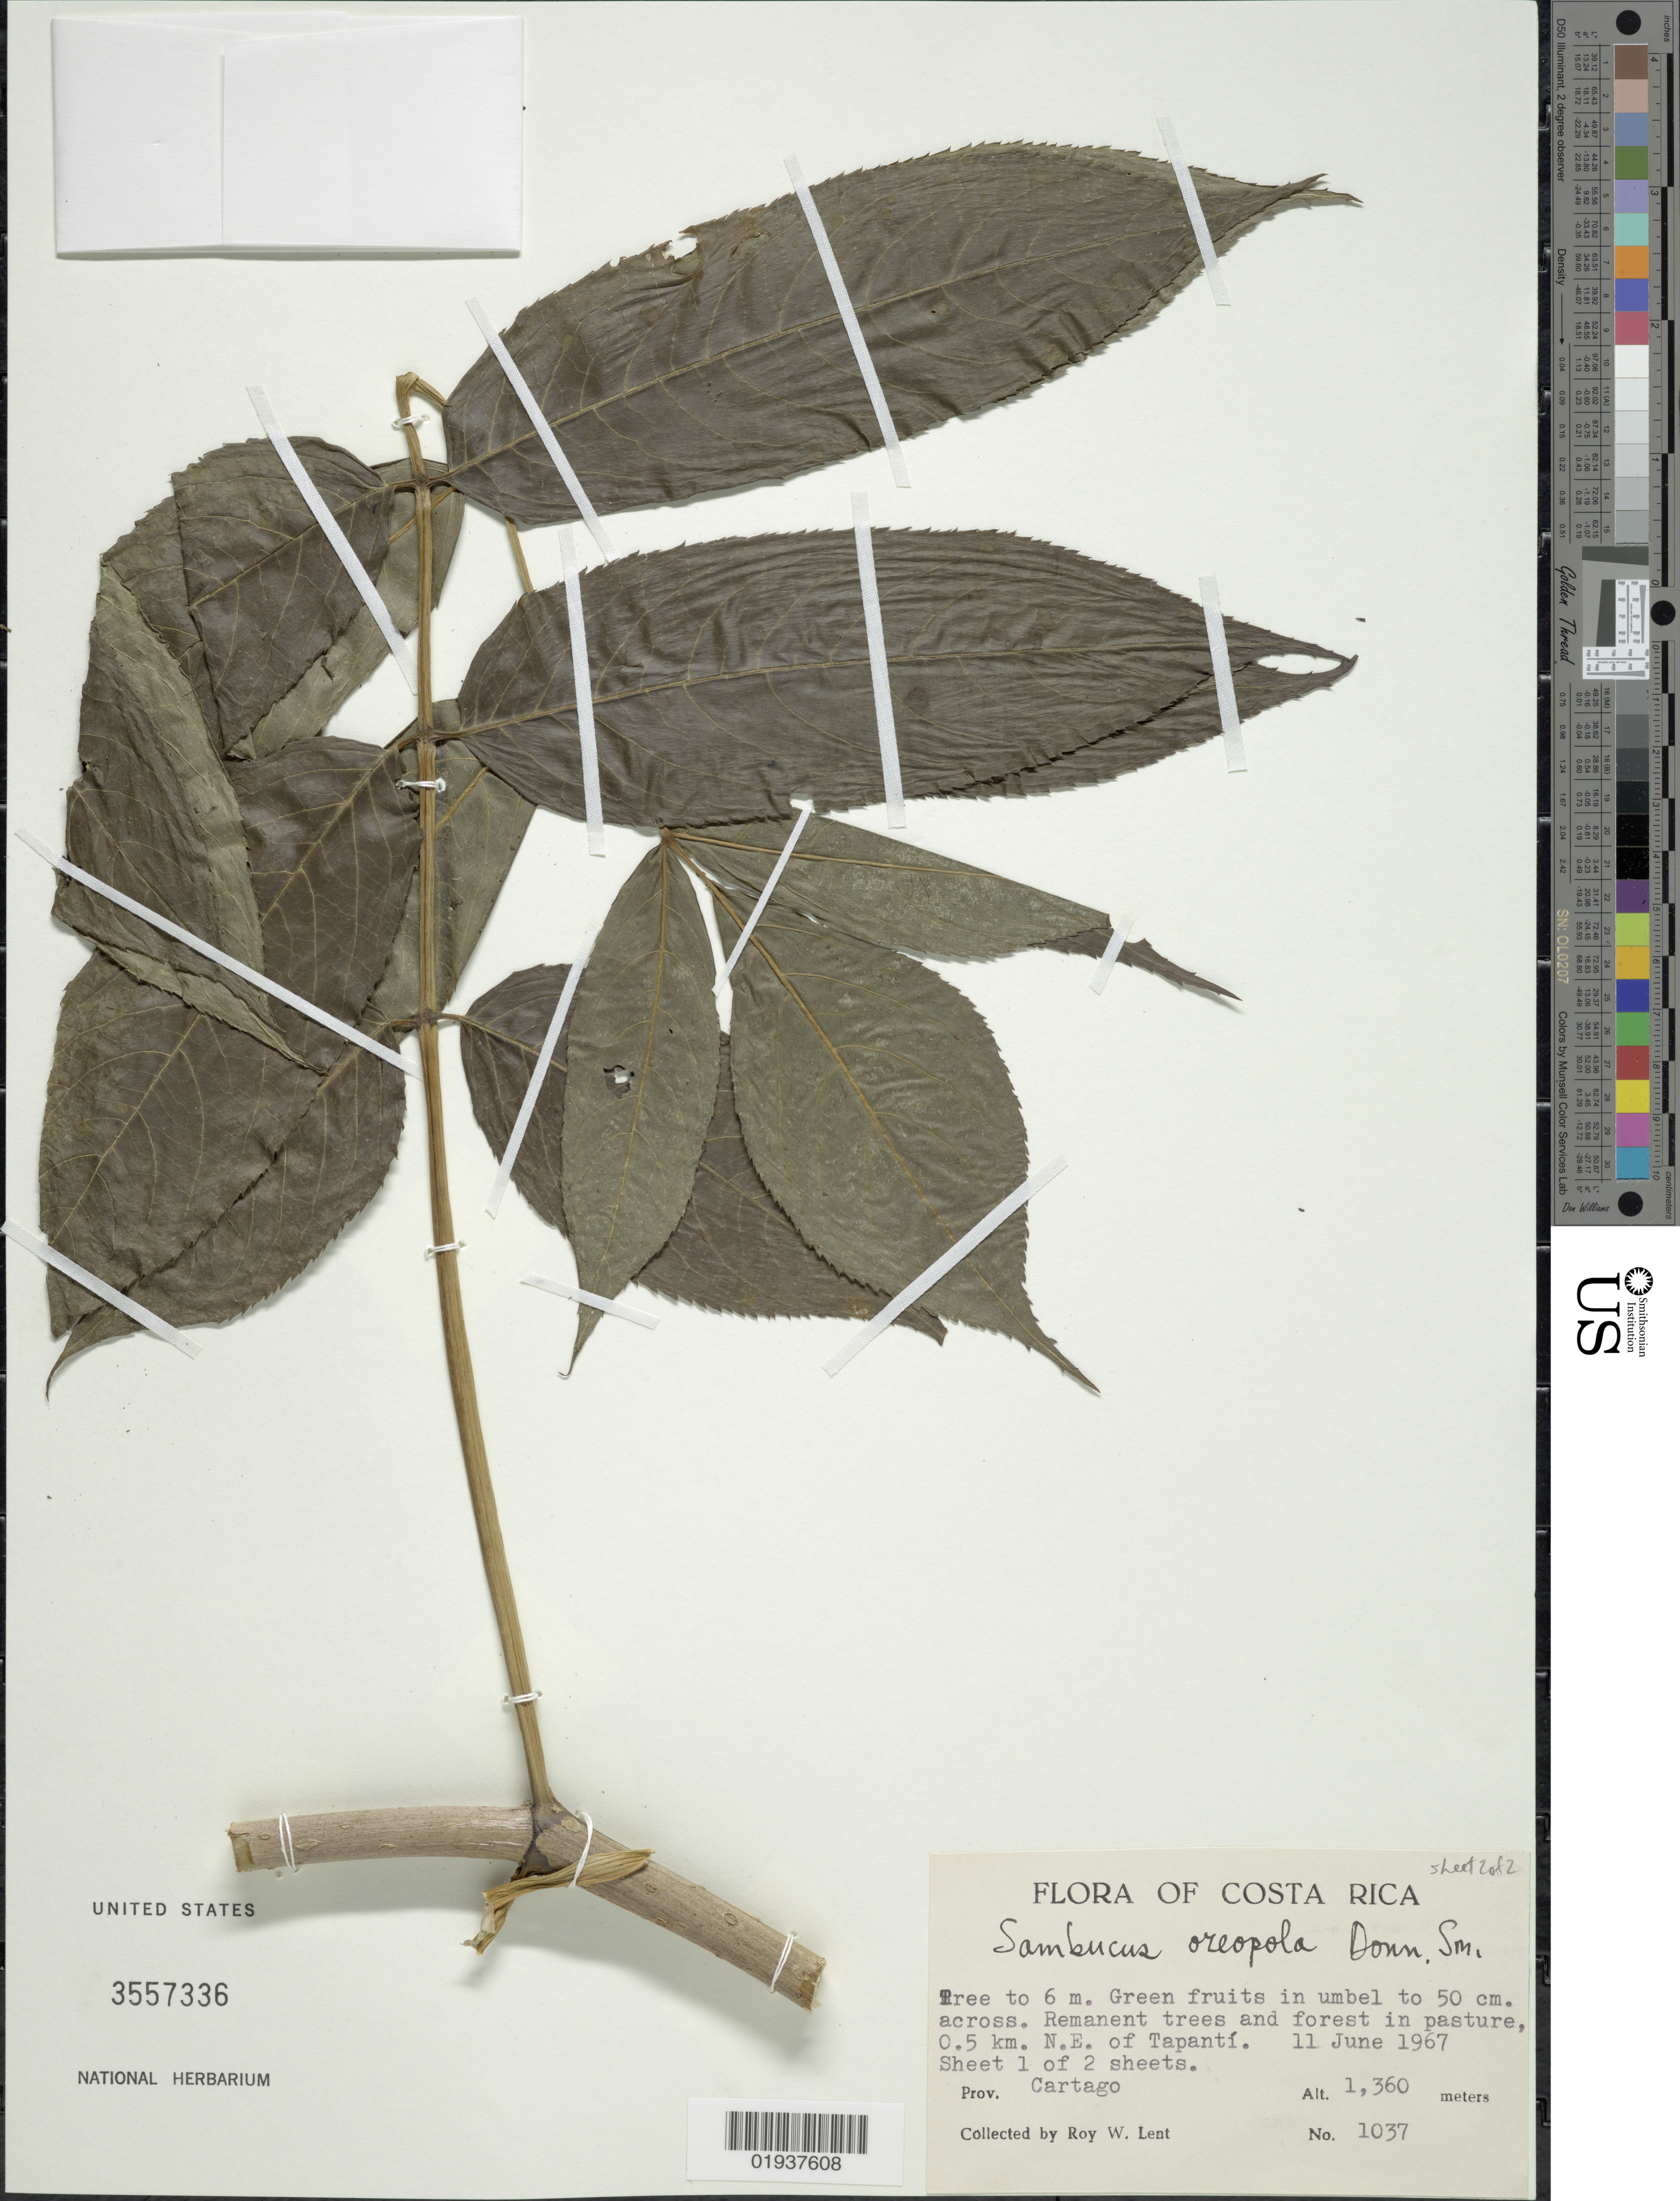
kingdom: Plantae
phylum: Tracheophyta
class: Magnoliopsida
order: Dipsacales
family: Viburnaceae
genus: Sambucus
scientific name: Sambucus oreopola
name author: Donn. Sm.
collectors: R. W. Lent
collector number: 1037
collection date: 1967-06-11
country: Costa Rica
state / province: Cartago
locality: Remanent trees and forest in pasture, 0.5 km. N.E. of Tapantí.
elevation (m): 1360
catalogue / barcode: US 3557336